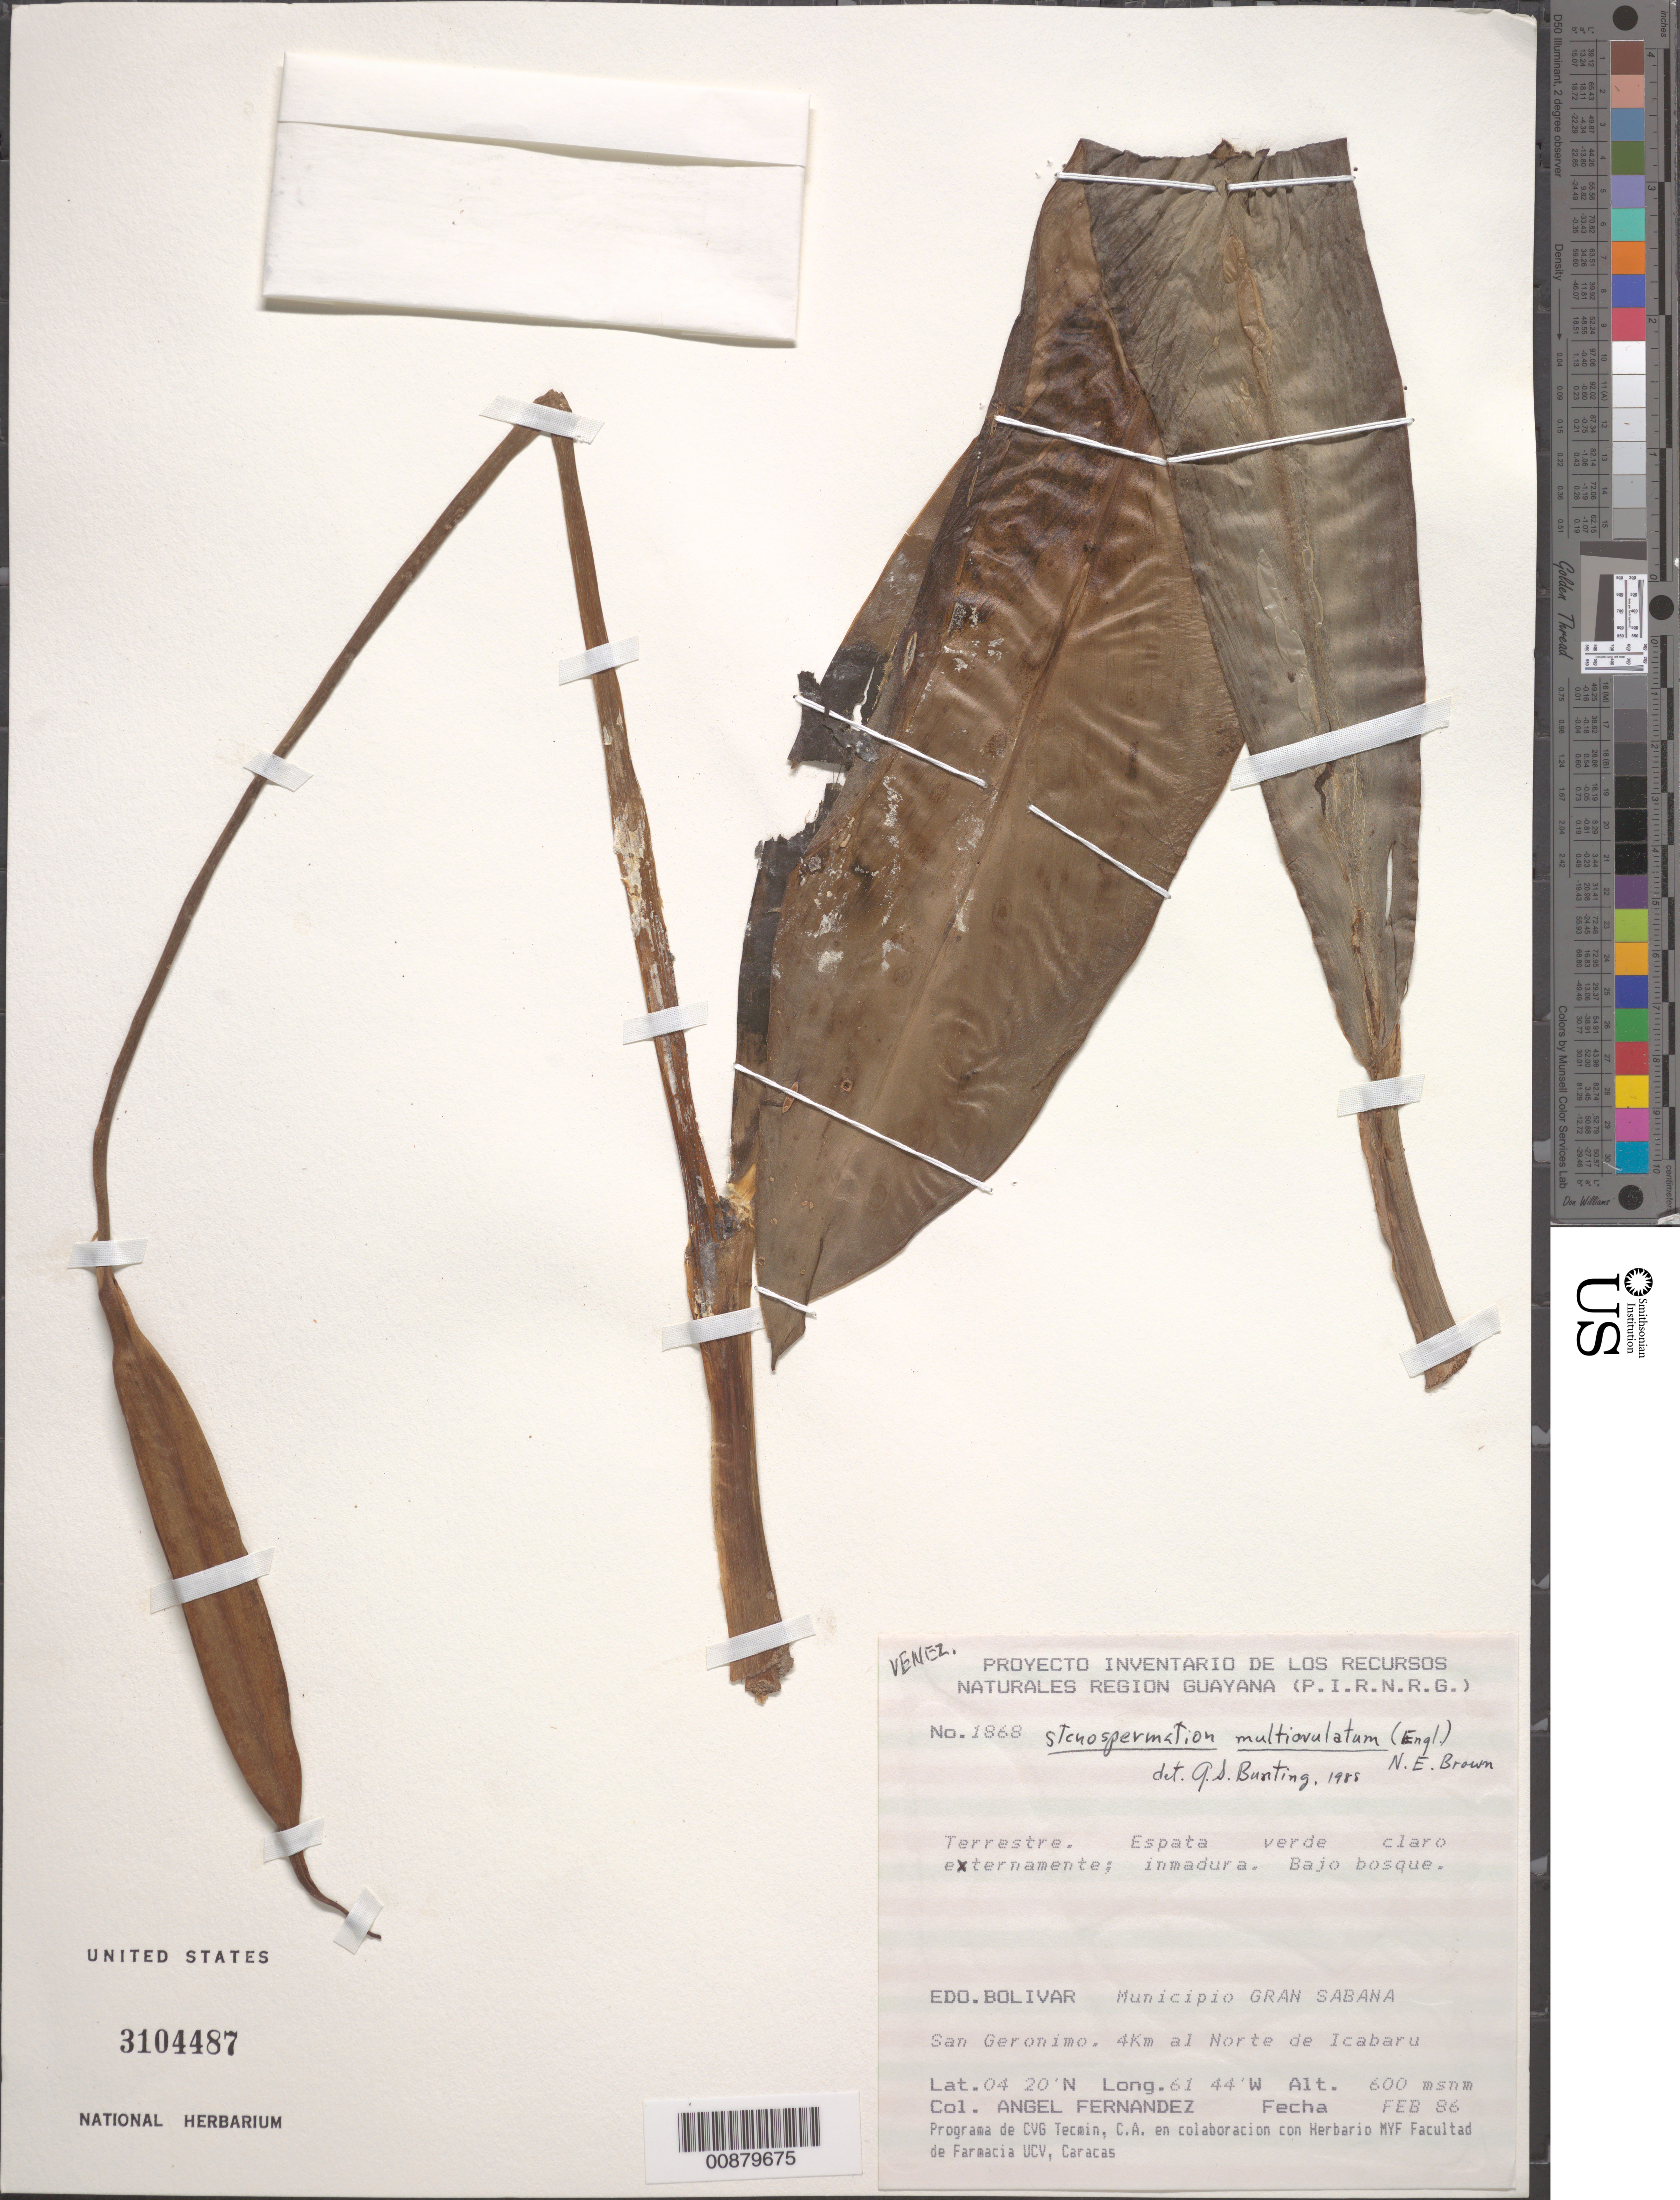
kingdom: Plantae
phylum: Tracheophyta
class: Liliopsida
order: Alismatales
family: Araceae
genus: Stenospermation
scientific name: Stenospermation multiovulatum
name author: (Engl.) N.E. Br.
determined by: Bunting, G. S.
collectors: A. Fernández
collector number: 1868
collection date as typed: Feb-86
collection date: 1986-02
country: Venezuela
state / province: Bolívar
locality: Mun. Gran Sabana; San Geronimo, 4 km al Norte de Icabarú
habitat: Bajo bosque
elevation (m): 600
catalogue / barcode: US 3104487